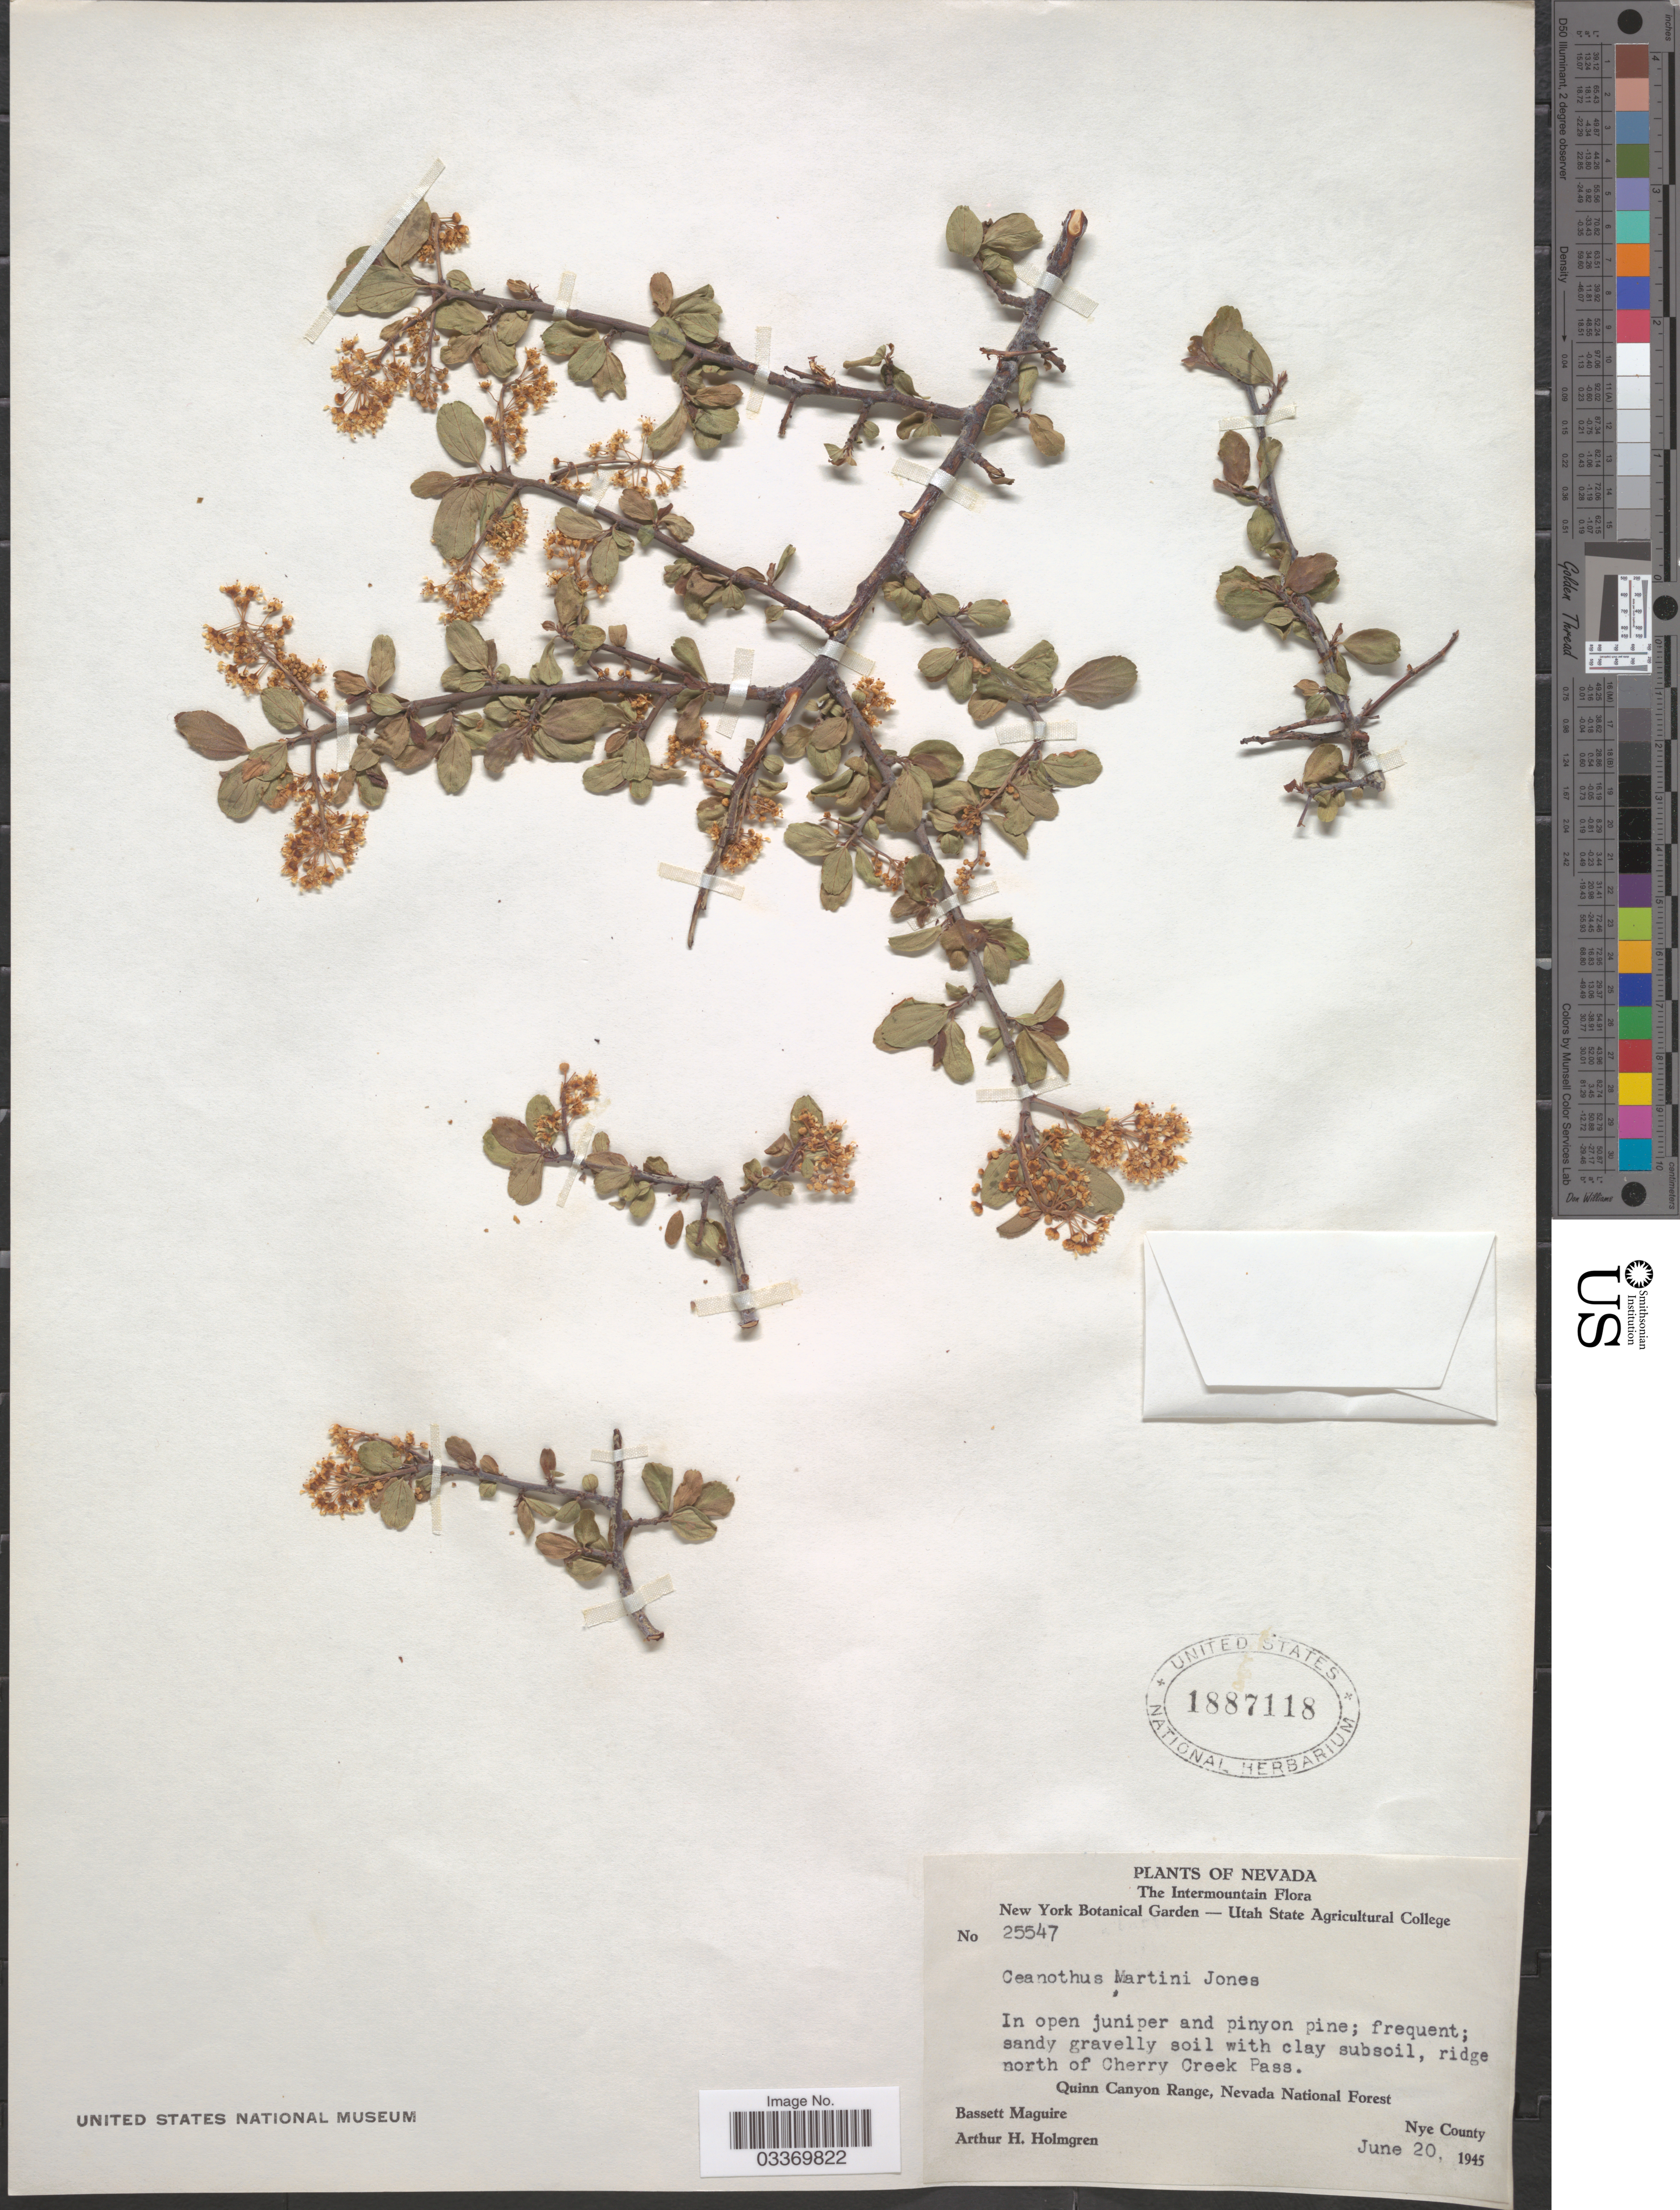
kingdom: Plantae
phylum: Tracheophyta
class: Magnoliopsida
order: Rosales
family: Rhamnaceae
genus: Ceanothus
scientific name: Ceanothus martini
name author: M.E. Jones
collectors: B. Maguire & A. H. Holmgren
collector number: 25547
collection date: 1945-06-20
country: United States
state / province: Nevada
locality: The Intermountain. Ridge north of Cherry Creek Pass. Quinn Canyon Range, Nevada National Forest. Nye County.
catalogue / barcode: US 1887118